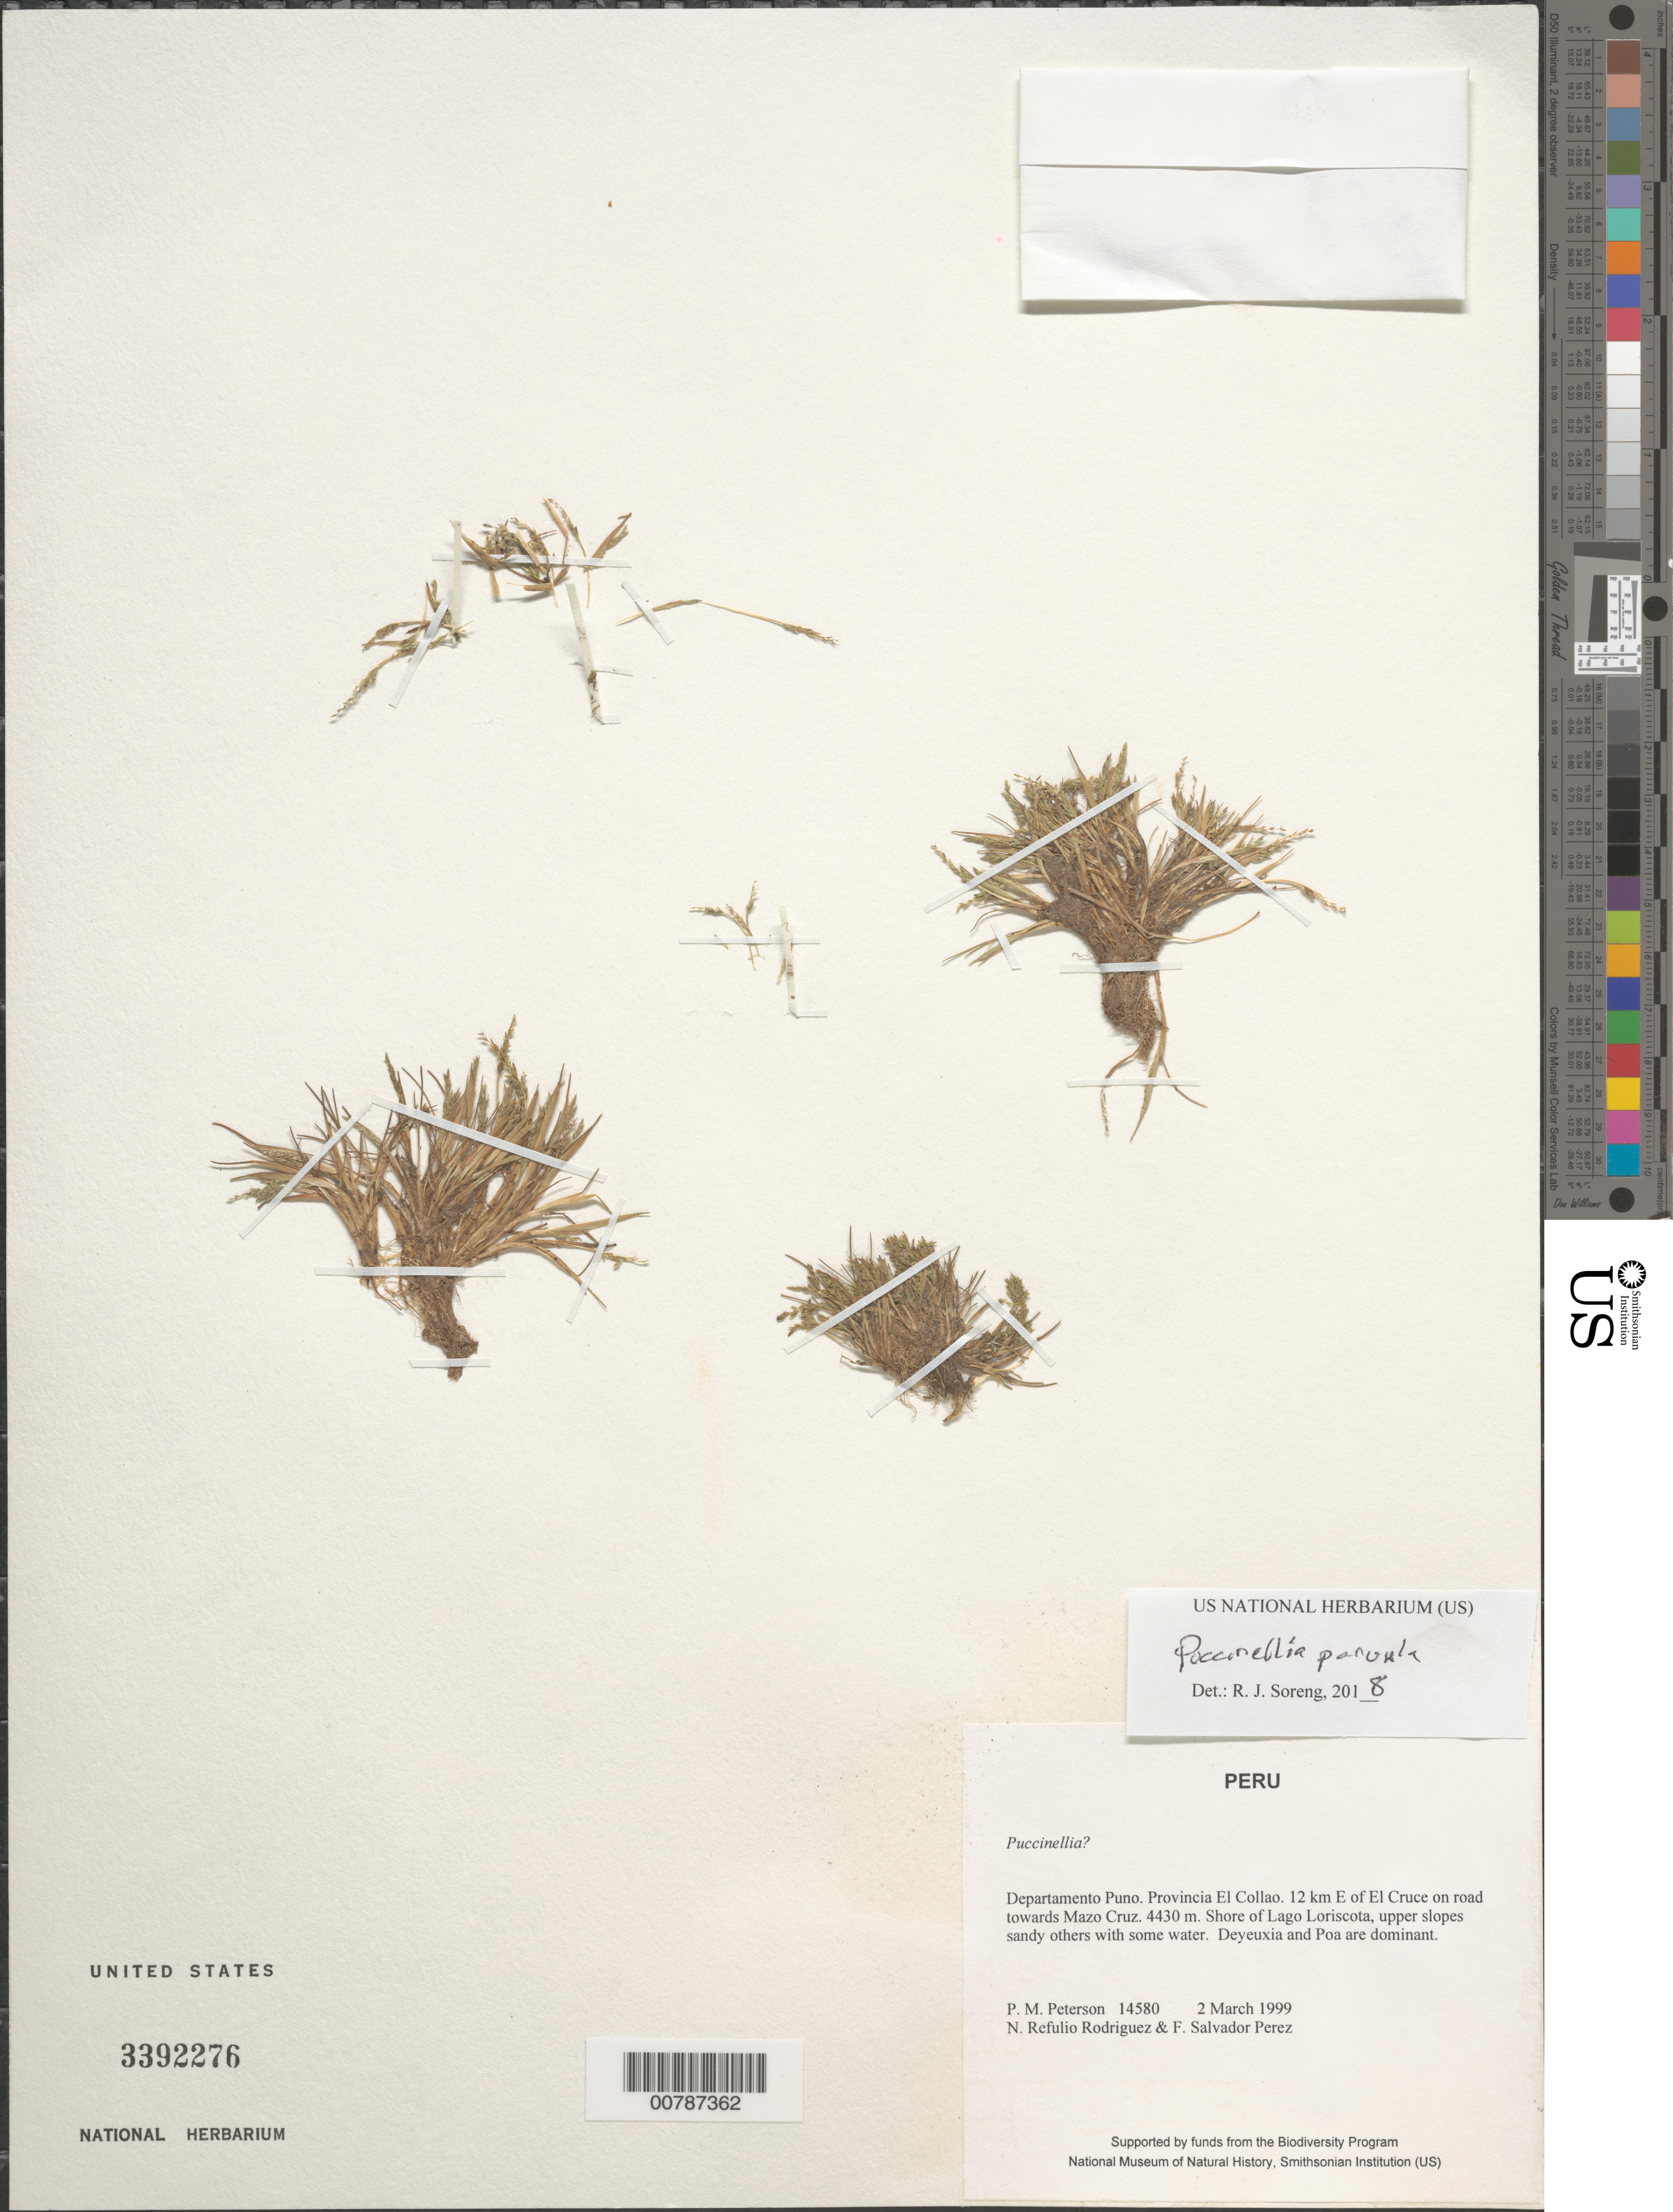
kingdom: Plantae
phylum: Tracheophyta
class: Liliopsida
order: Poales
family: Poaceae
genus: Puccinellia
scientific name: Puccinellia parvula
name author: Hitchc.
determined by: Soreng, Robert J., Research Associate (BOT), Smithsonian Institution - National Museum of Natural History (UNITED STATES)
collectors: P. M. Peterson, N. Refulio-Rodríguez & F. Salvador Perez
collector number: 14580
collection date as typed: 02 Mar 1999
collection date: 1999-03-02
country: Peru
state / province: Puno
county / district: El Collao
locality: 12 km E of El Cruce on road towards Mazo Cruz.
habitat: Shore of Lago Loriscota, upper slopes sandy others with some water. Deyeuxia and Poa are dominant.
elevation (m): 4430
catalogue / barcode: US 3392276